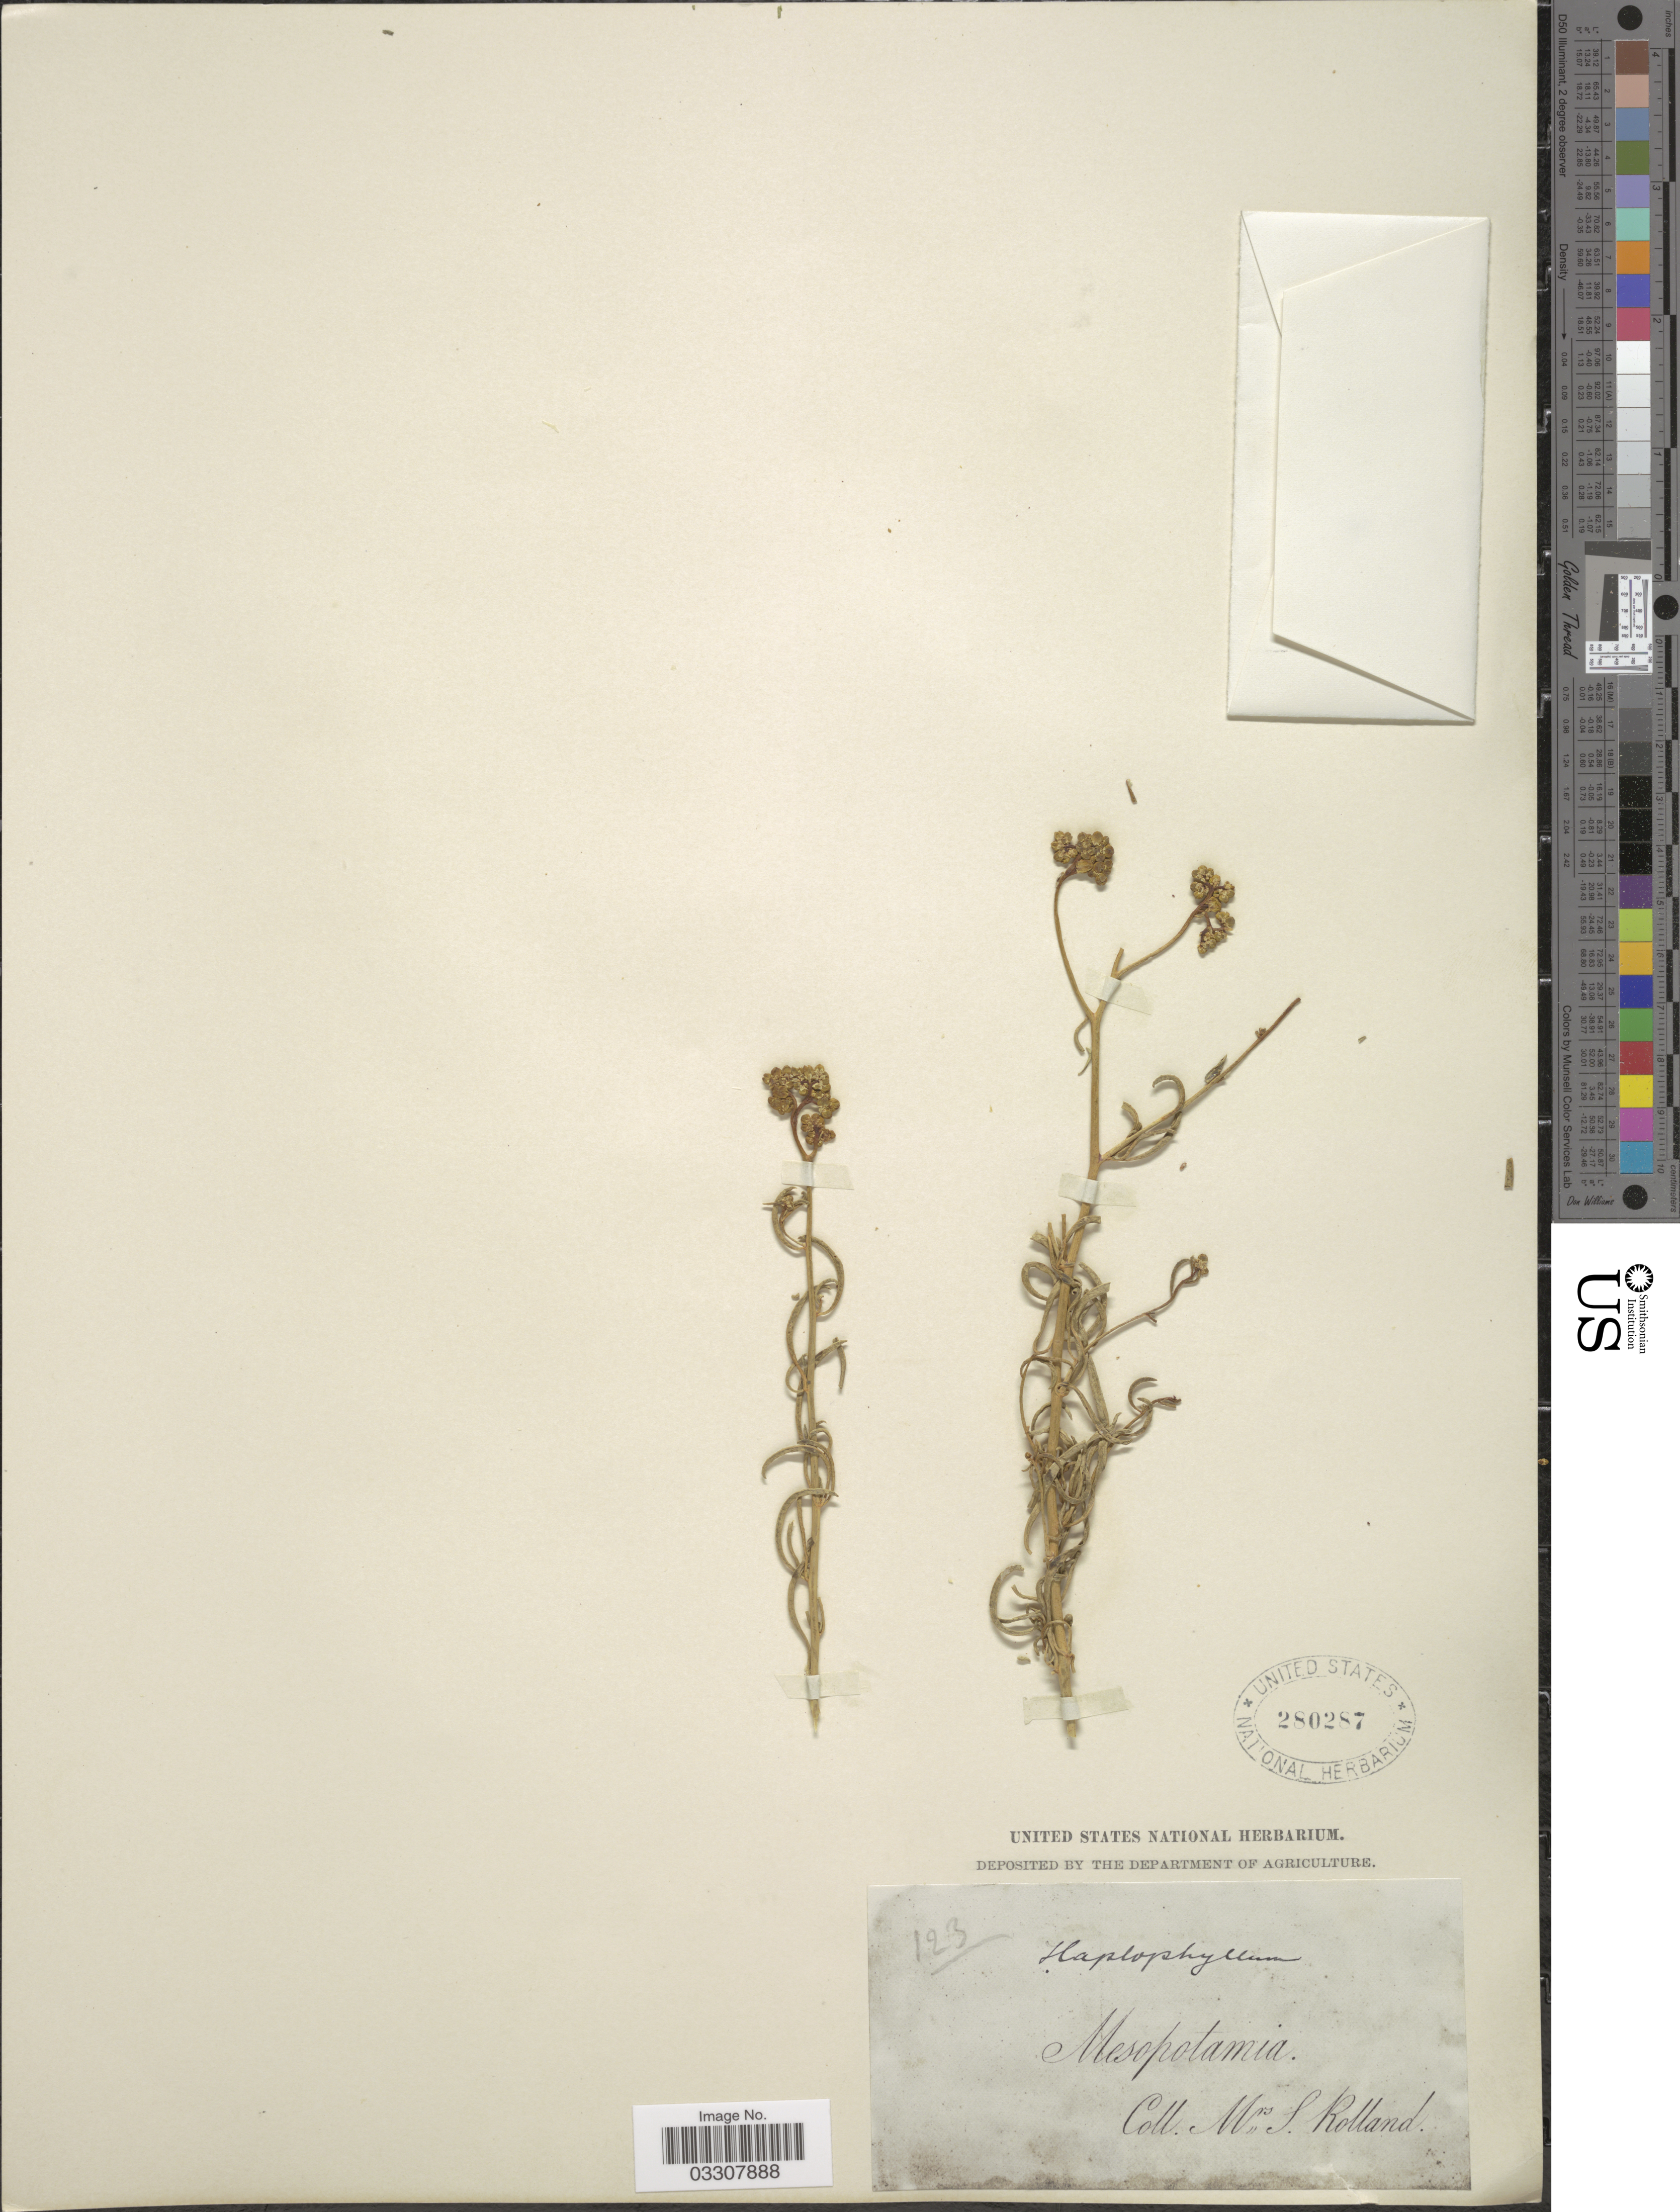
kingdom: Plantae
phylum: Tracheophyta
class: Magnoliopsida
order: Sapindales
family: Rutaceae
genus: Haplophyllum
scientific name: Haplophyllum sp.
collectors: S. Rolland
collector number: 123?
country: Turkey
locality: Mesopotamia.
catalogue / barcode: US 280287